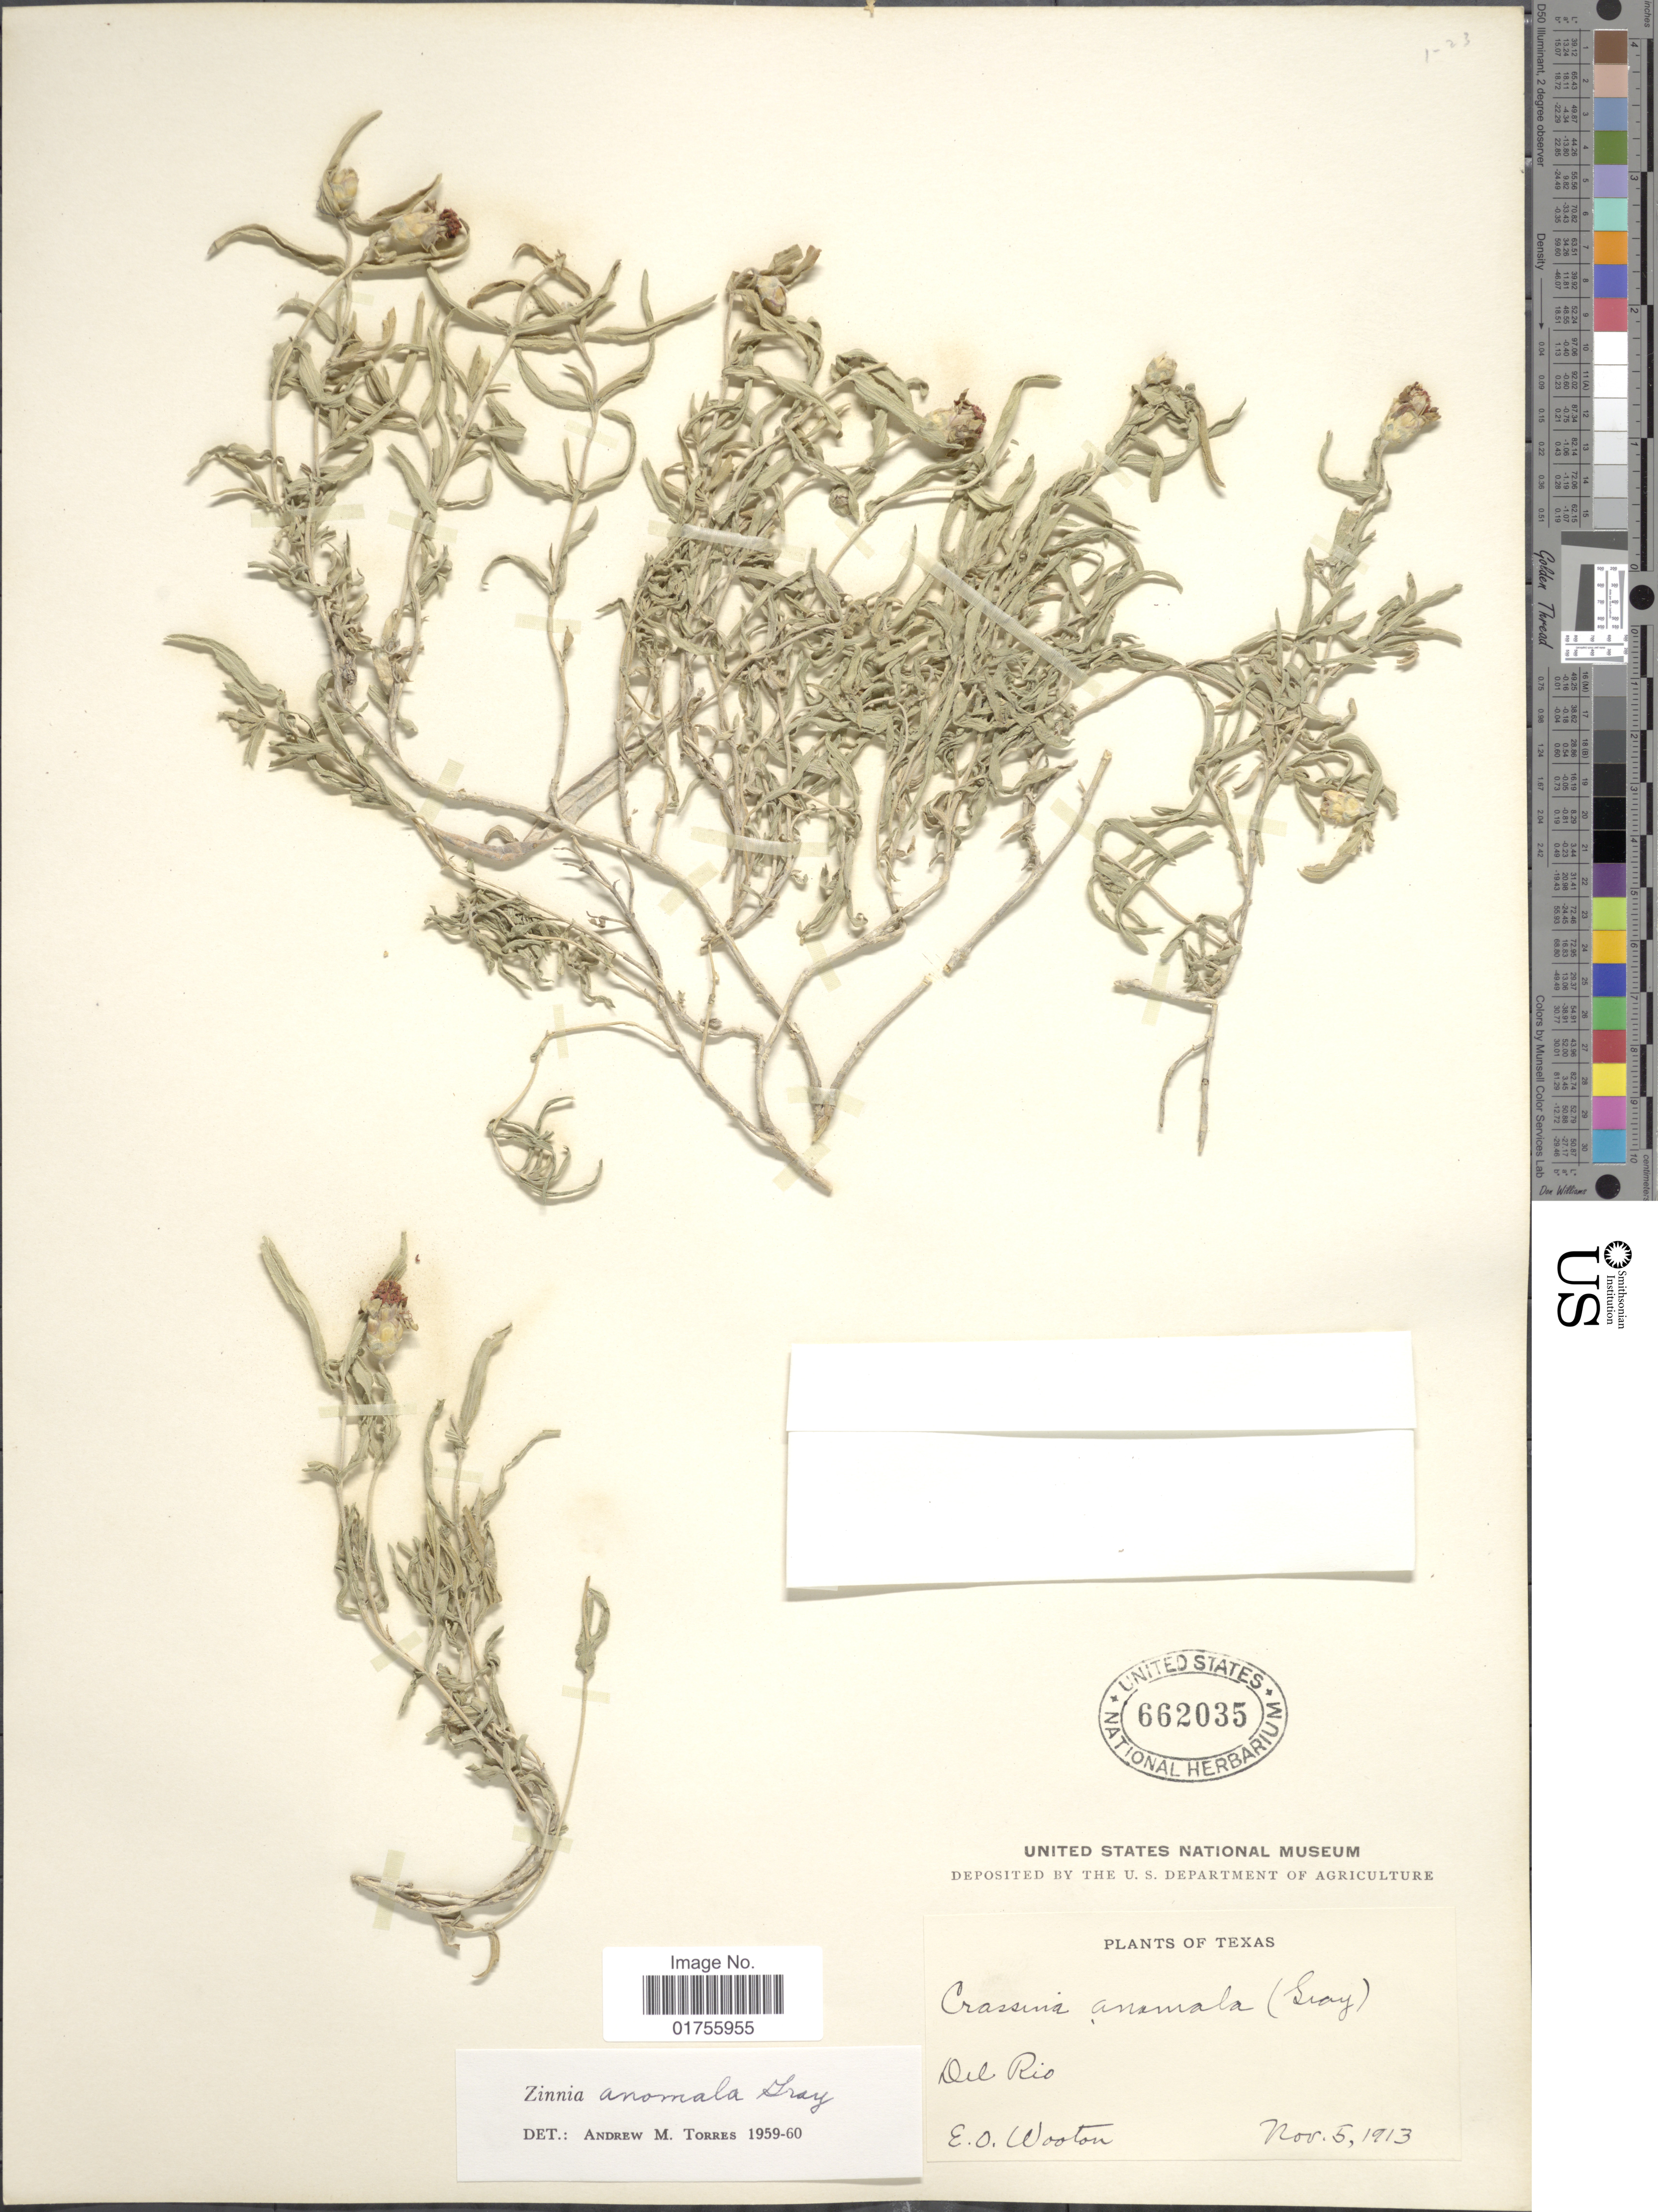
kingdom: Plantae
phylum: Tracheophyta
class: Magnoliopsida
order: Asterales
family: Asteraceae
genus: Zinnia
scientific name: Zinnia anomala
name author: A. Gray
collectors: E. O. Wooton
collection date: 1913-11-05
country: United States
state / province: Texas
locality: Del Rio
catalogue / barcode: US 662035